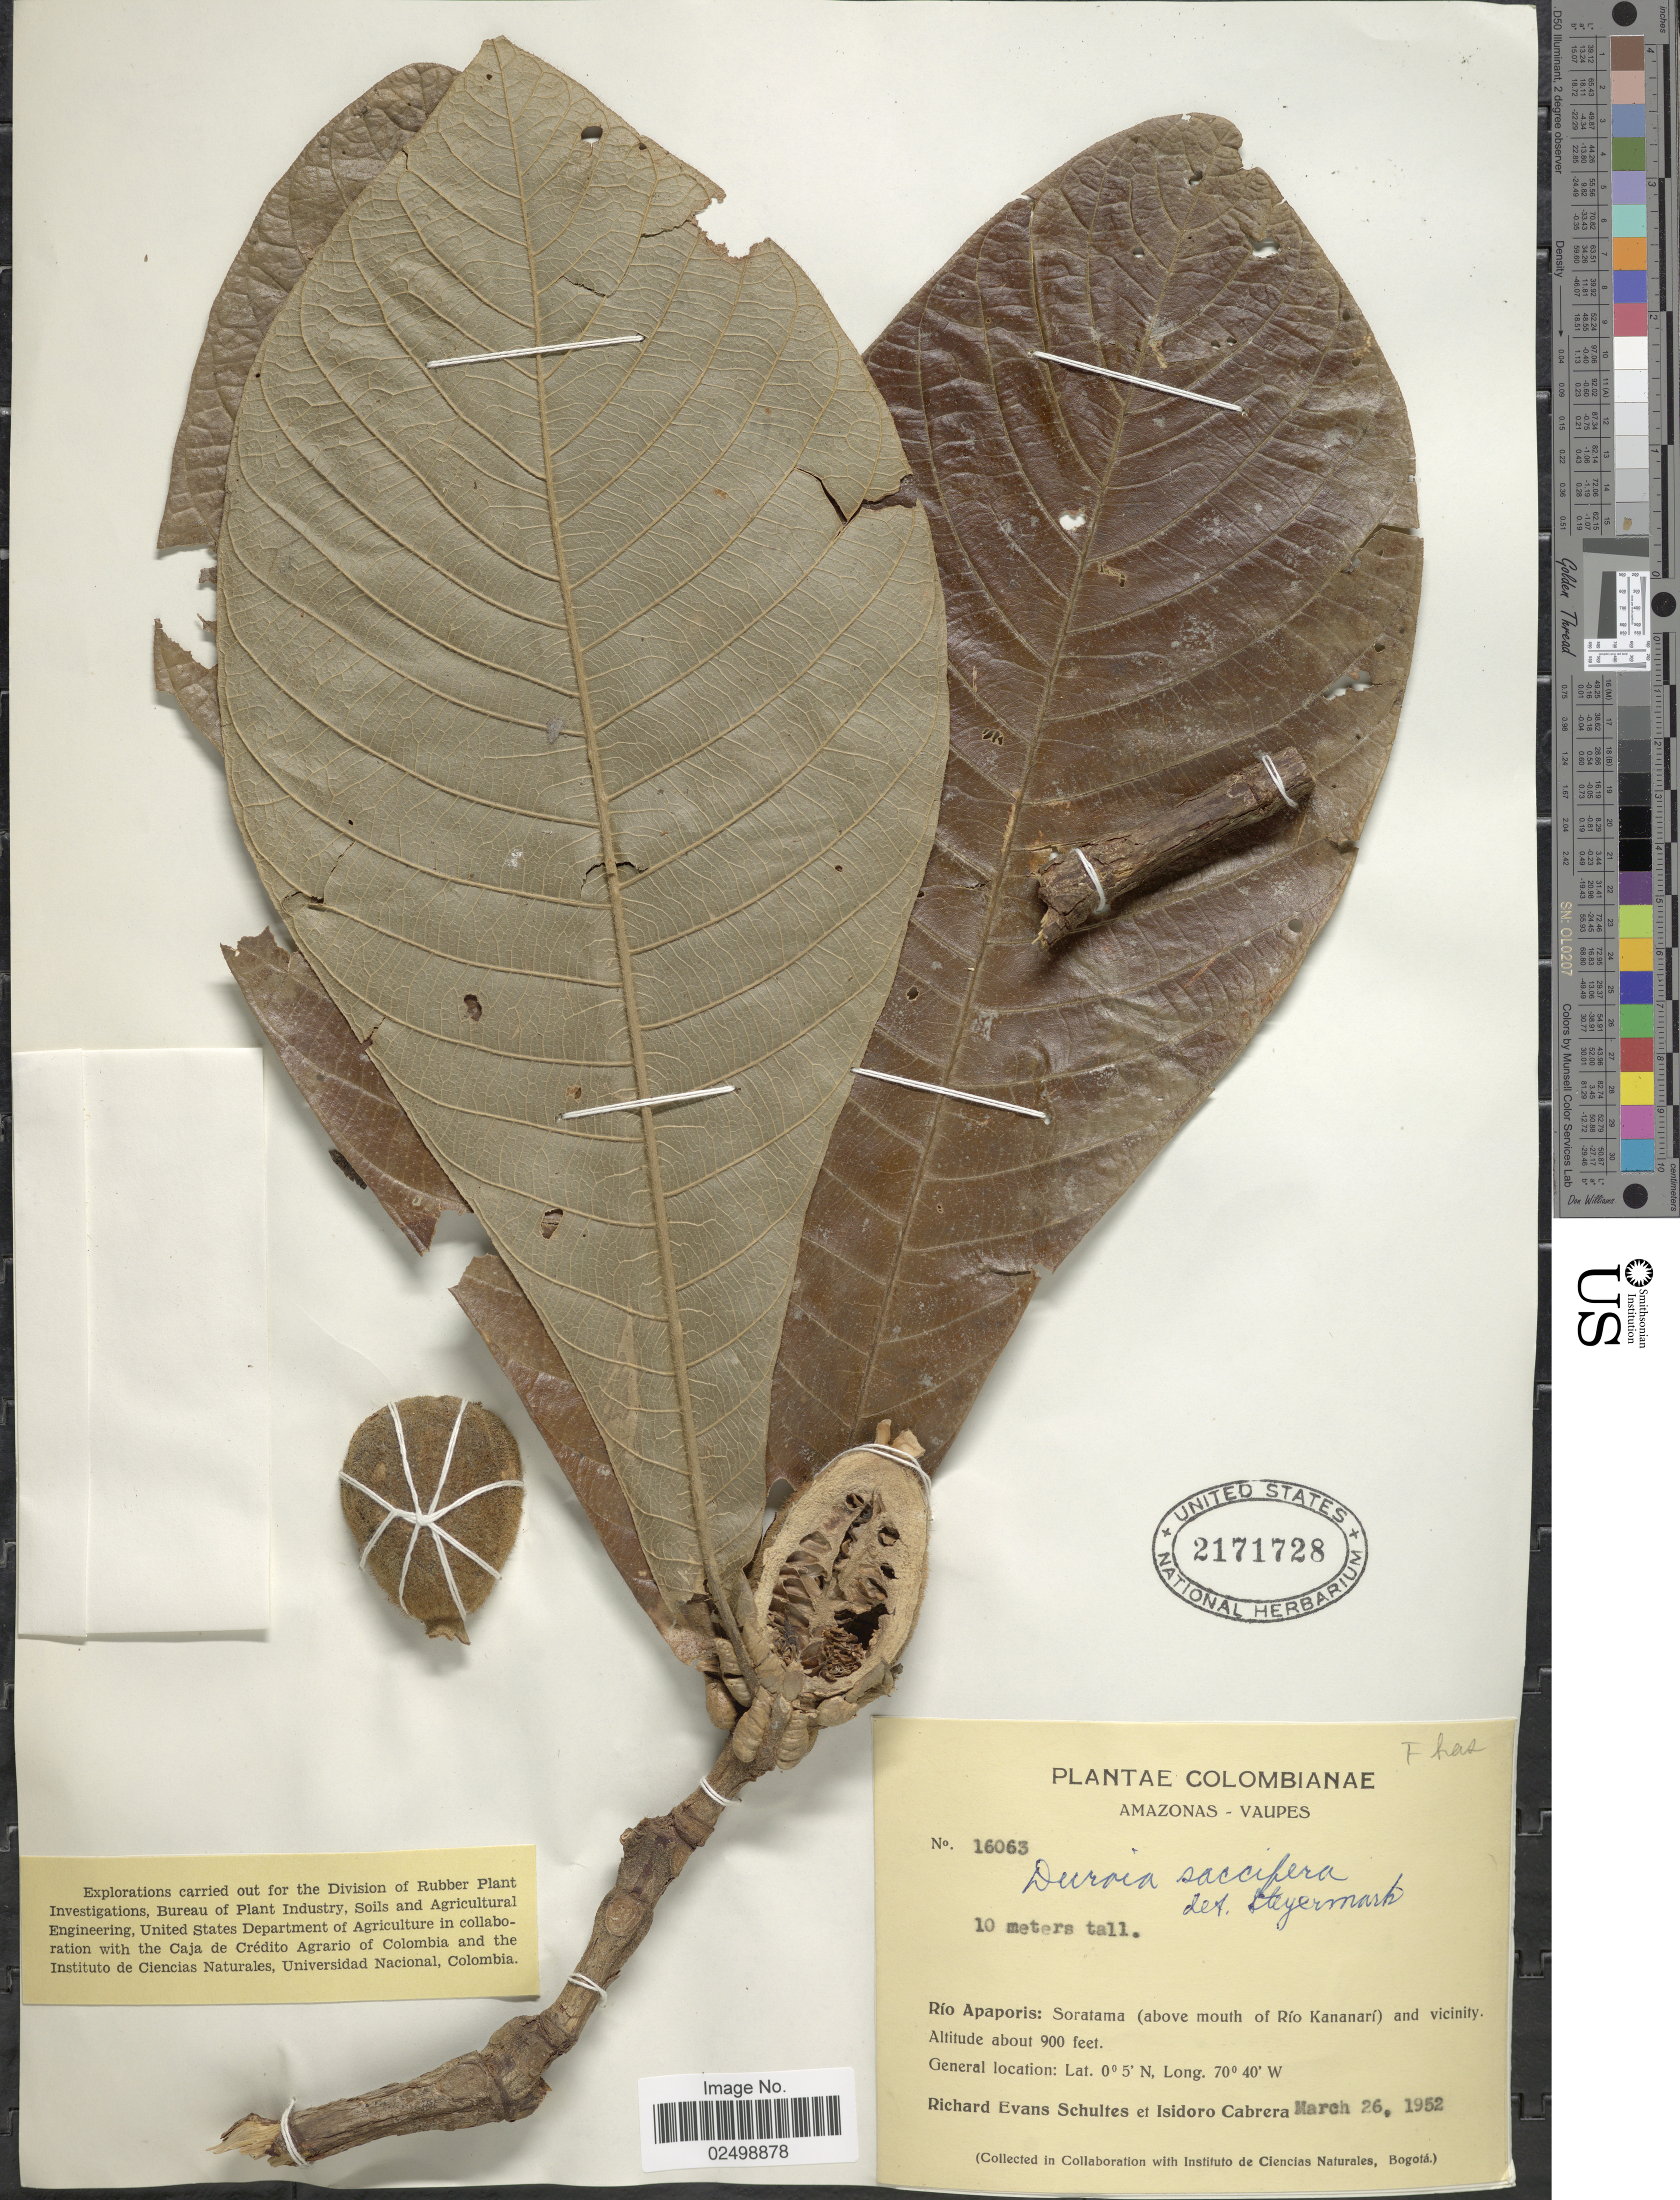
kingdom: Plantae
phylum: Tracheophyta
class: Magnoliopsida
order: Gentianales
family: Rubiaceae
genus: Duroia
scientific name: Duroia saccifera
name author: (Mart. ex Roem. & Schult.) Hook. f. ex K. Schum.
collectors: R. E. Schultes & I. Cabrera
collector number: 16063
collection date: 1952-03-26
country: Colombia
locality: Amazonas - Vaupes, Río Apaporis: Soratama (above mouth of Río Kananarí) and vicinity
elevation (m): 274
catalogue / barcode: US 2171728